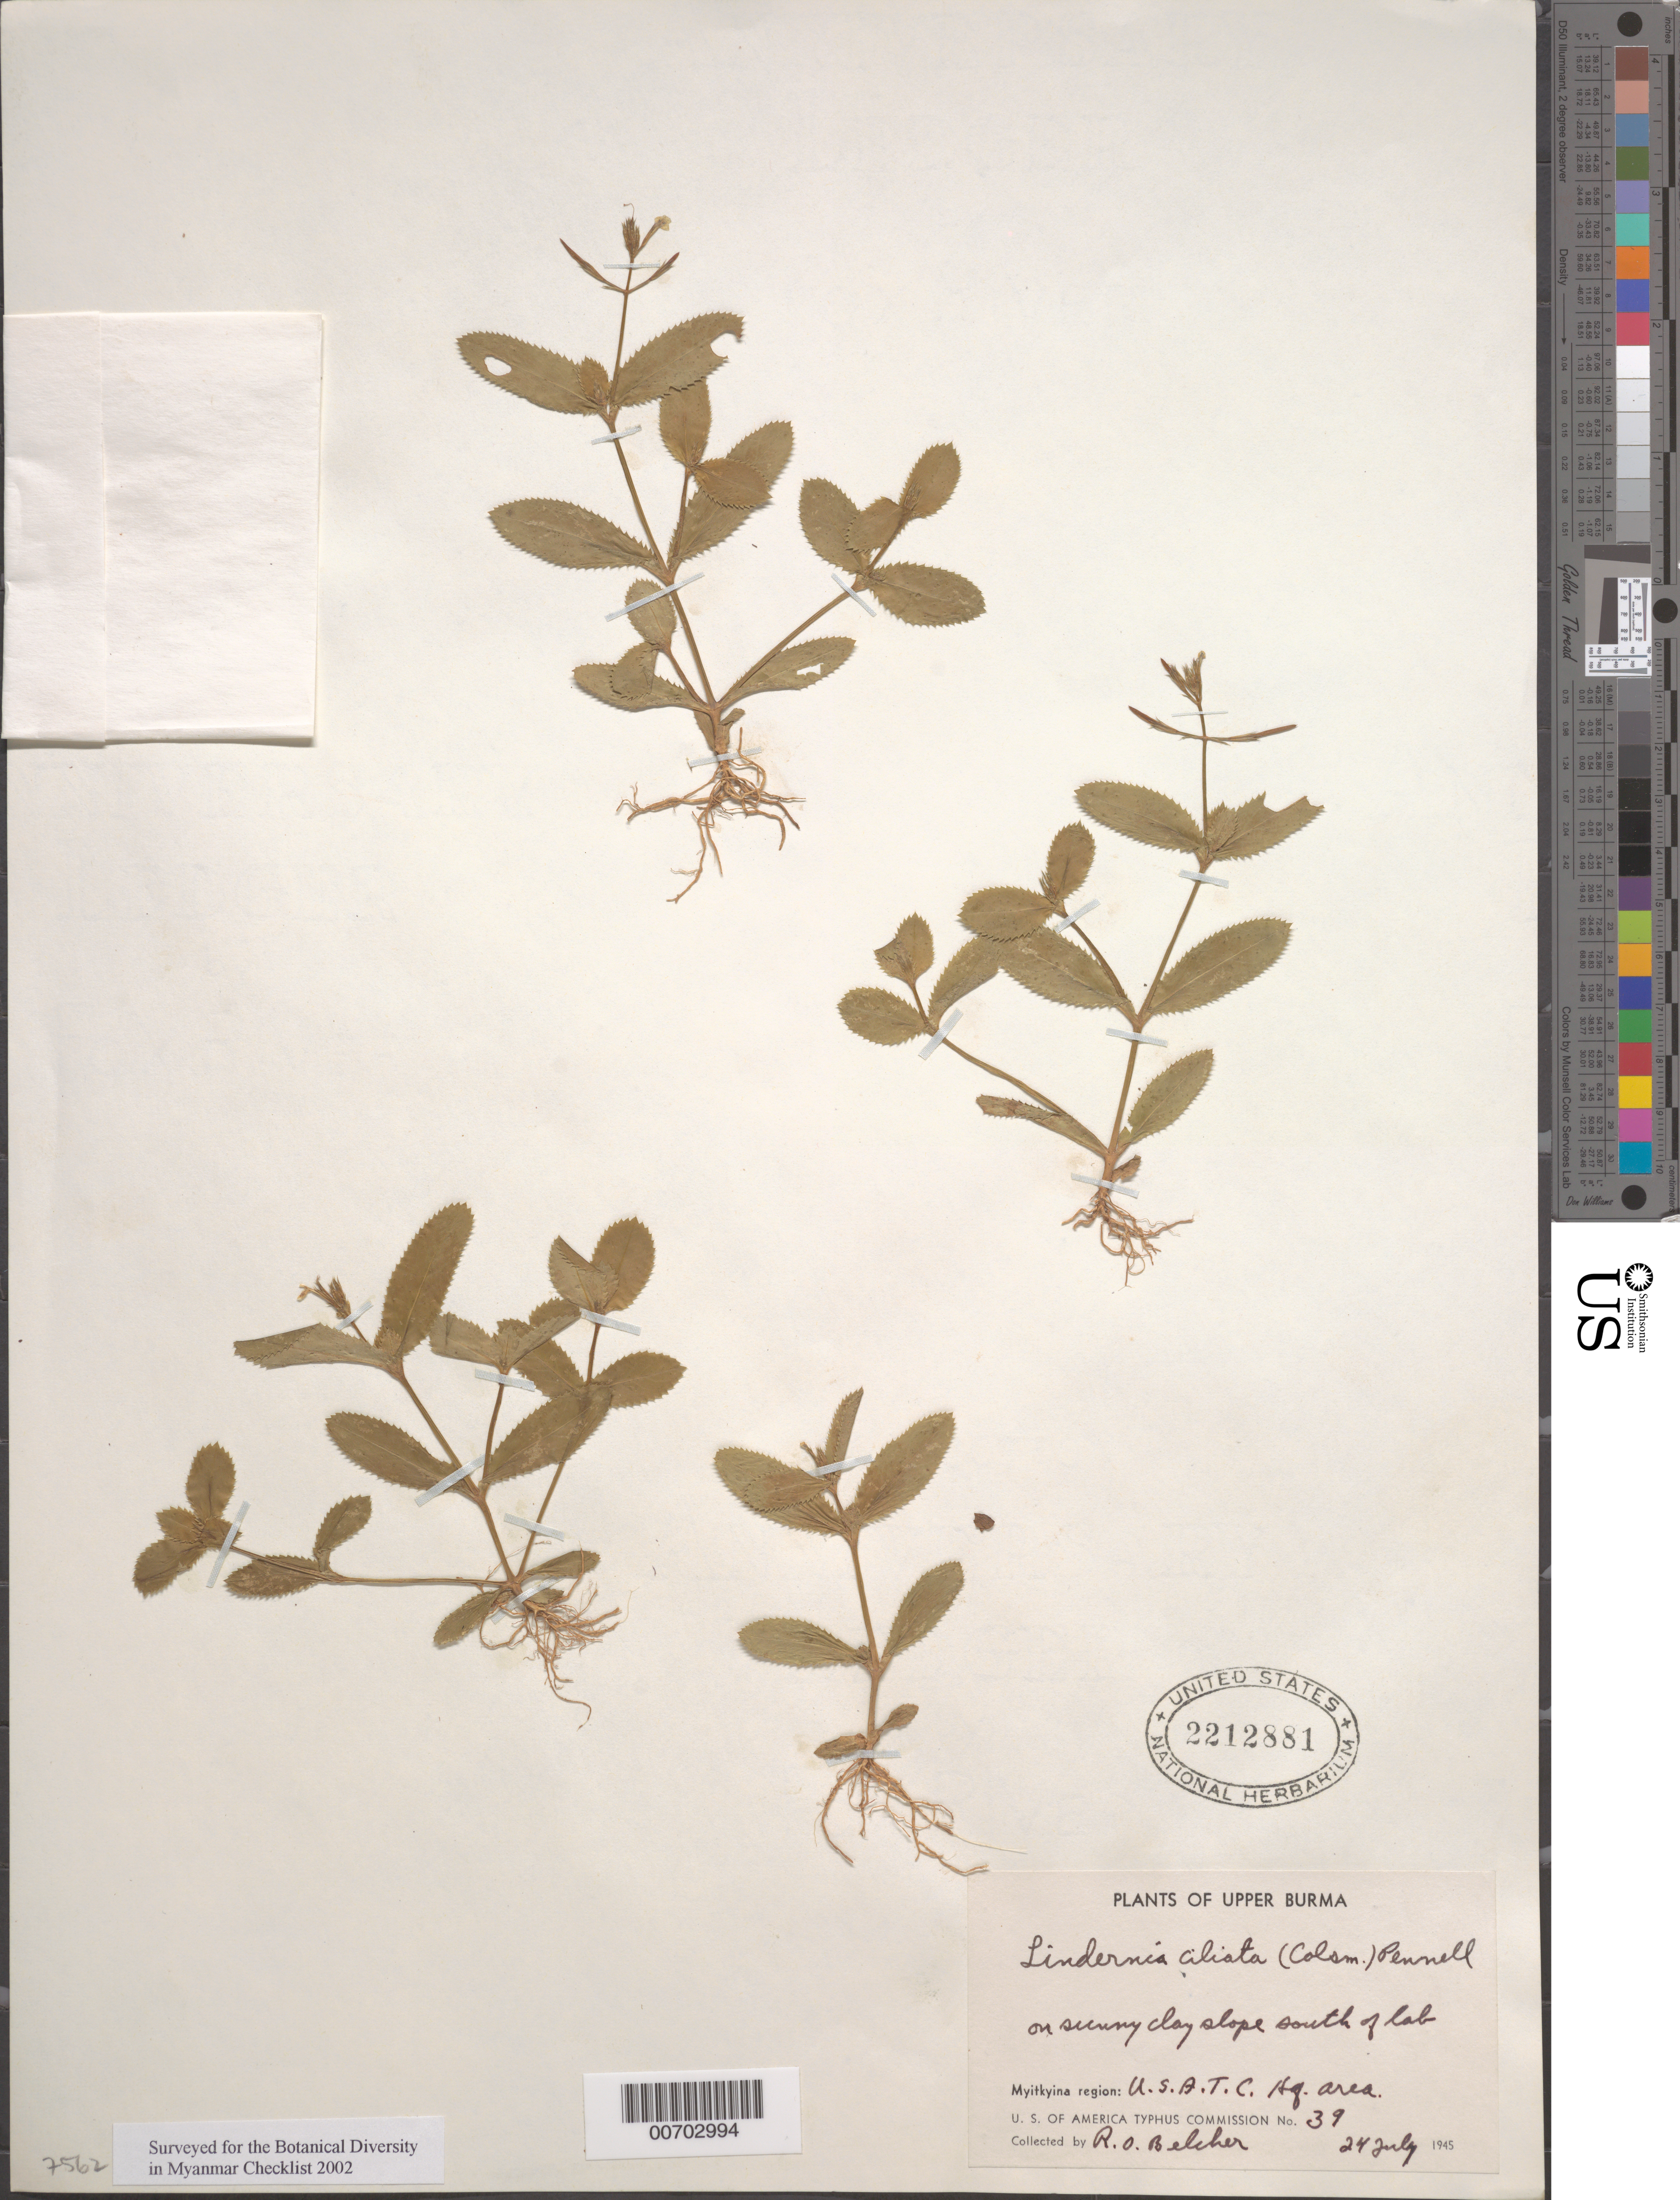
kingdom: Plantae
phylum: Tracheophyta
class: Magnoliopsida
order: Lamiales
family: Linderniaceae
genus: Lindernia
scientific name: Lindernia ciliata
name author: (Colsm.) Pennell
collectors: R. Belcher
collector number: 39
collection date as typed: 24 Jul 1945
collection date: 1945-07-24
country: Myanmar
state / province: Kachin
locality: Myitkyina, U.S.A.T.C. Hq. Area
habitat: Sunny clay slope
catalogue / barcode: US 2212881